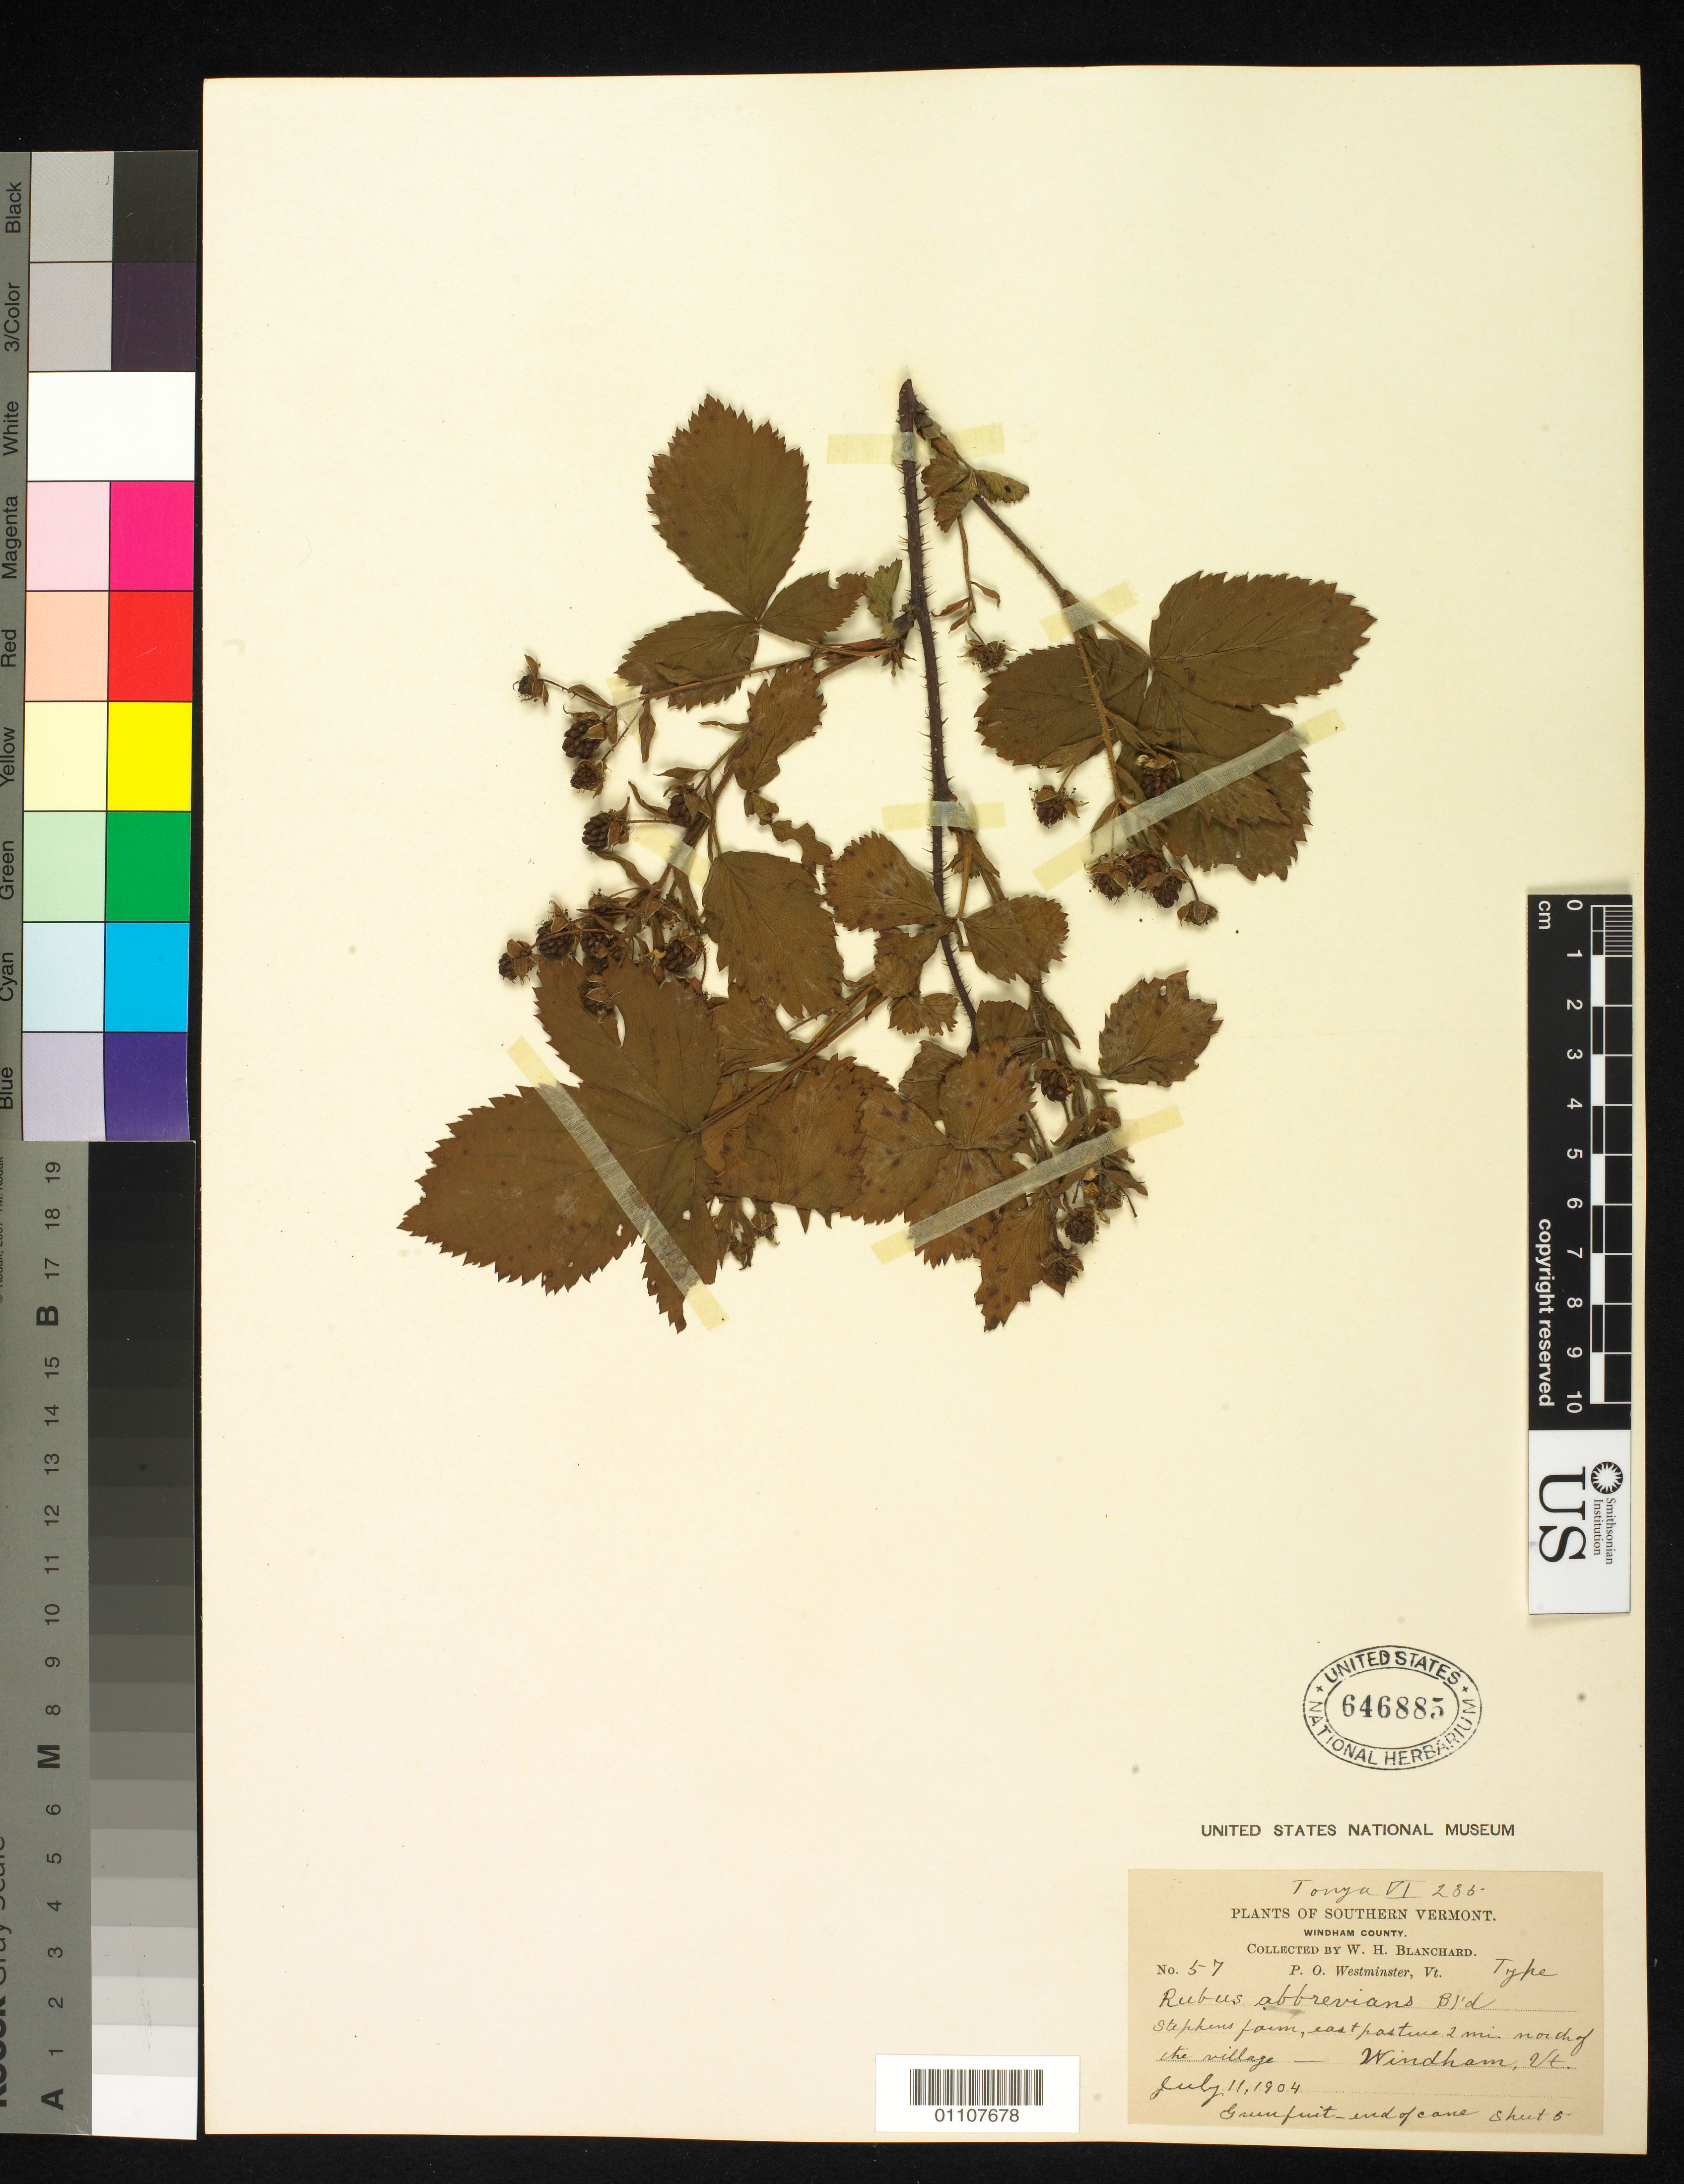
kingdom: Plantae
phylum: Tracheophyta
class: Magnoliopsida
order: Rosales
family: Rosaceae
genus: Rubus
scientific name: Rubus abbrevians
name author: Blanch.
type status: Syntype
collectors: W. H. Blanchard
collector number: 57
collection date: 1904-07-11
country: United States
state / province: Vermont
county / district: Windham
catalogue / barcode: US 646885